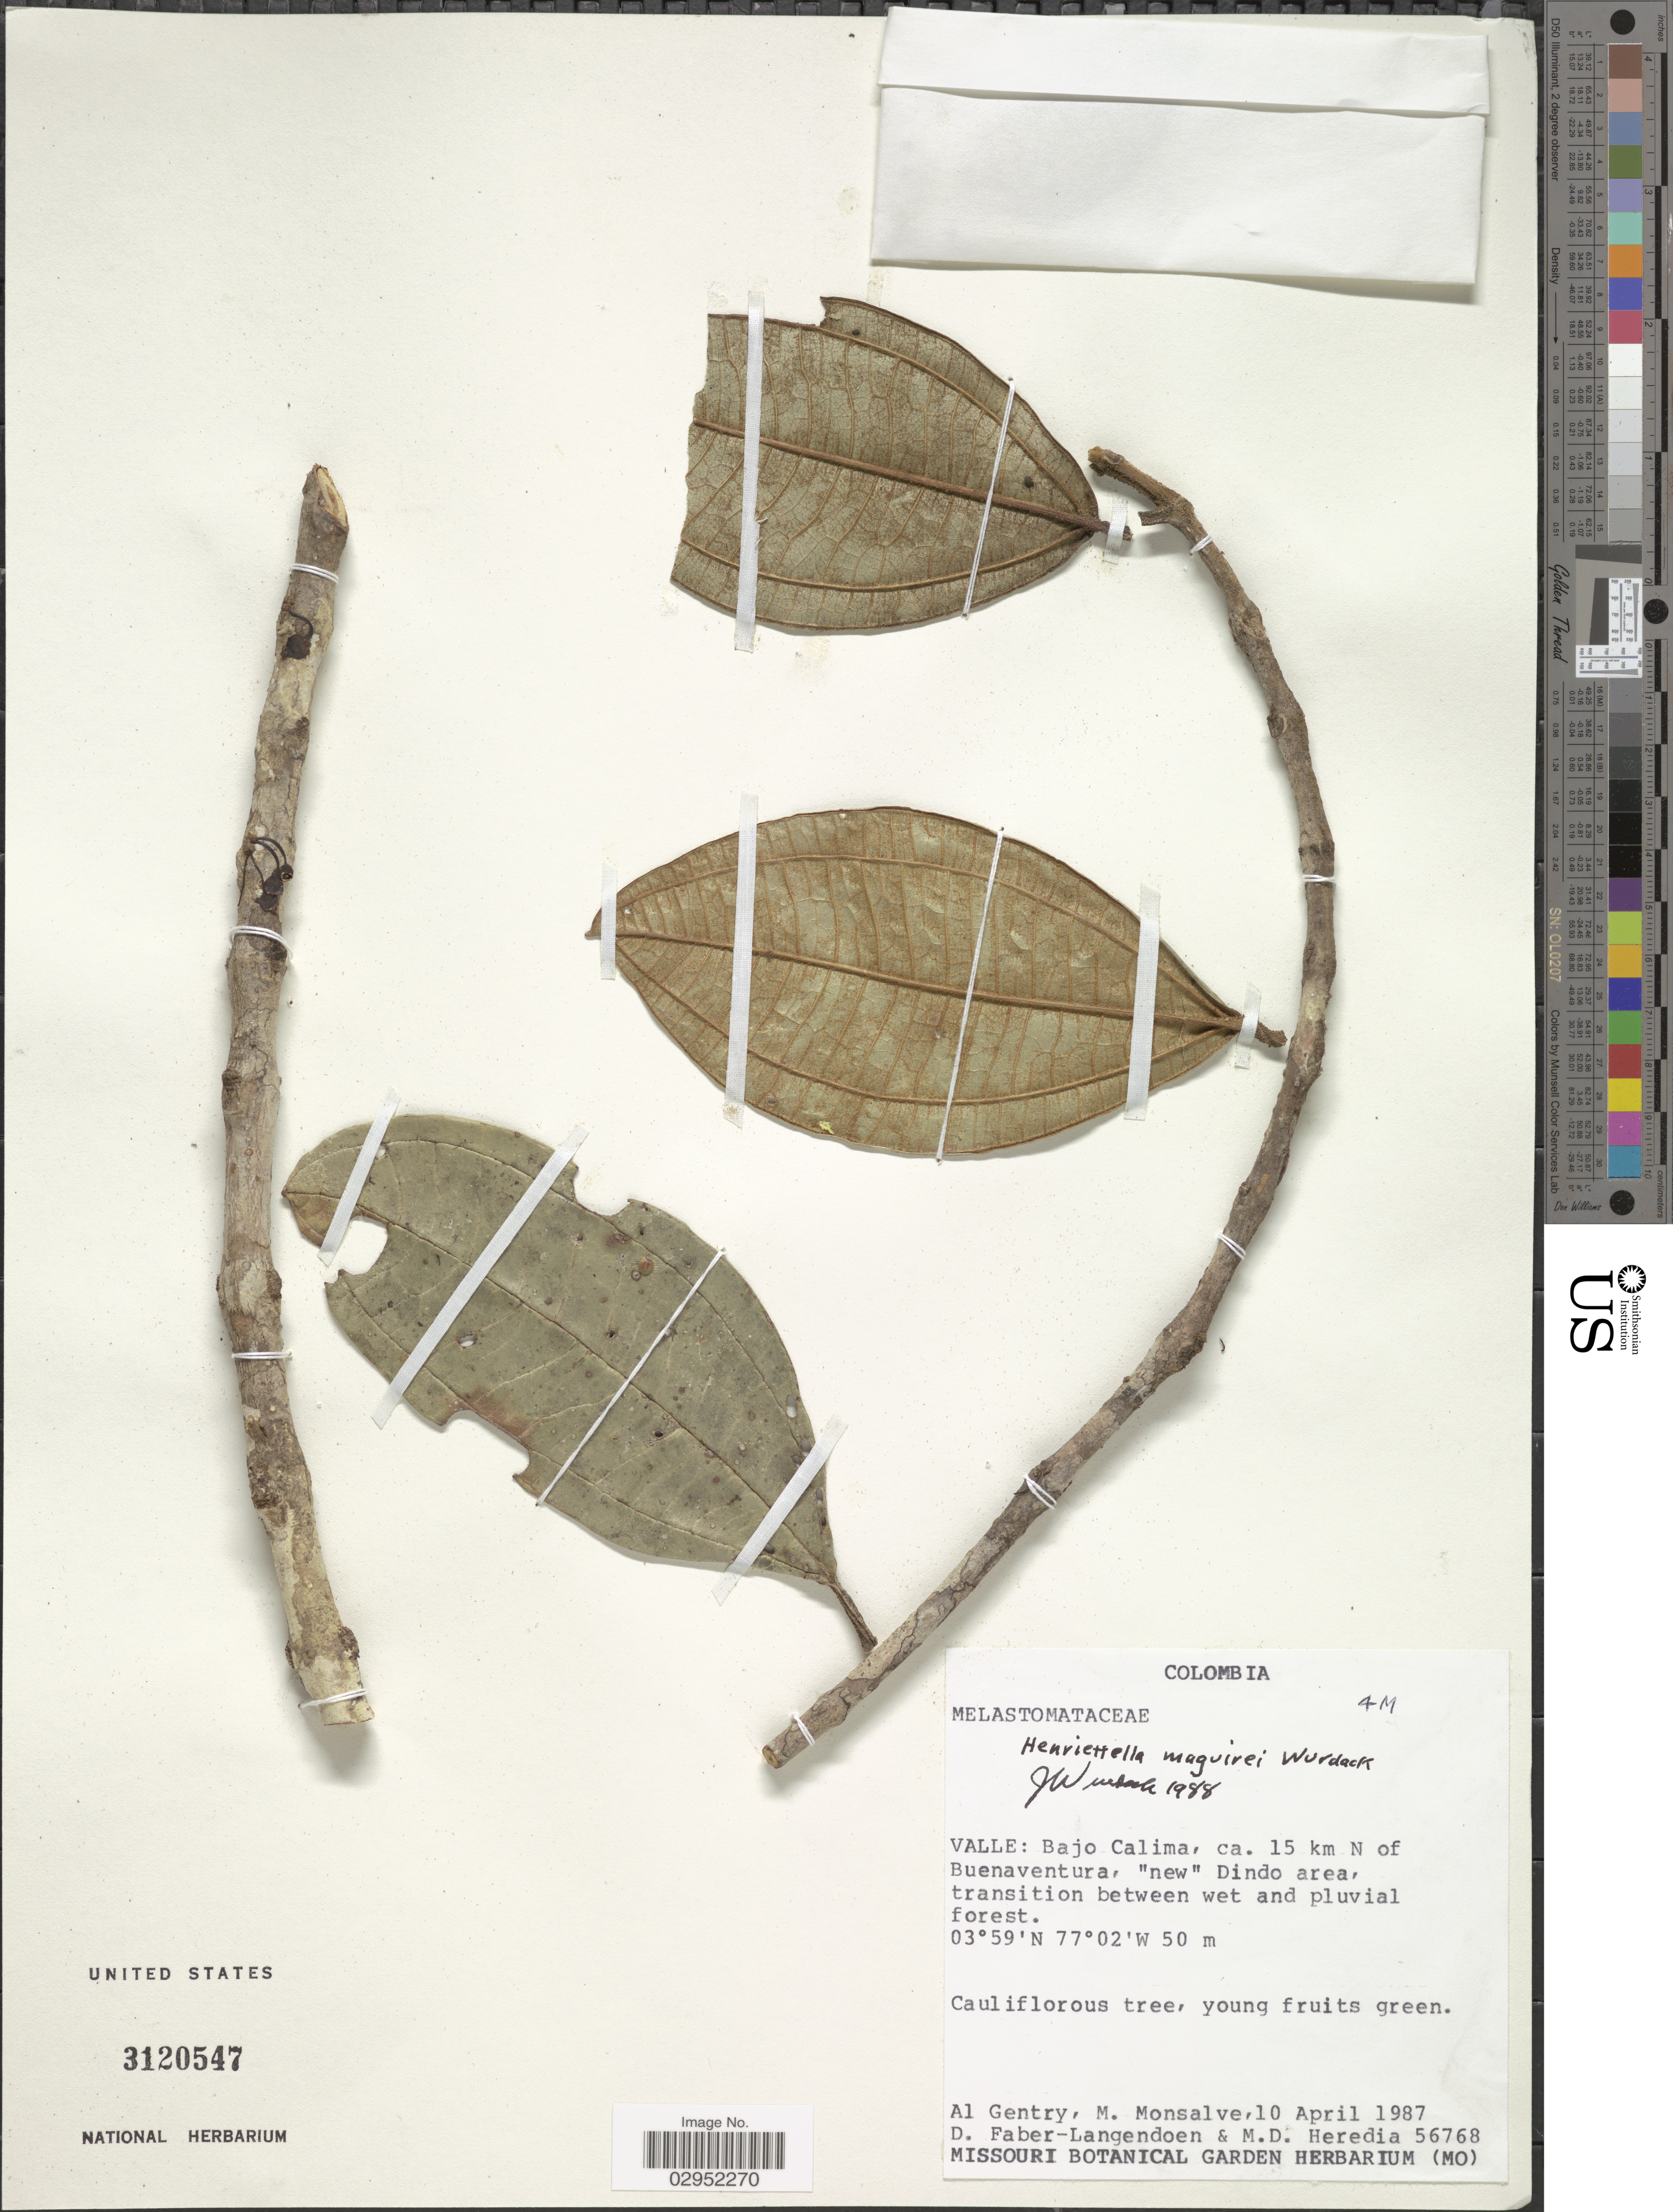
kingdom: Plantae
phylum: Tracheophyta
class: Magnoliopsida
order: Myrtales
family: Melastomataceae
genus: Henriettea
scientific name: Henriettea maguirei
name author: (Wurdack) Penneys et al.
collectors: A. H. Gentry, M. Monsalve, D. Faber-Langendoen & M. Heredia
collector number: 56768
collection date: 1987-04-10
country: Colombia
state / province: Valle del Cauca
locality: Valle: Bajo Calima, ca. 15 km N of Buenaventura, "new" Dindo area, transition between wet and pluvial forest.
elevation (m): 50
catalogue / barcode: US 3120547